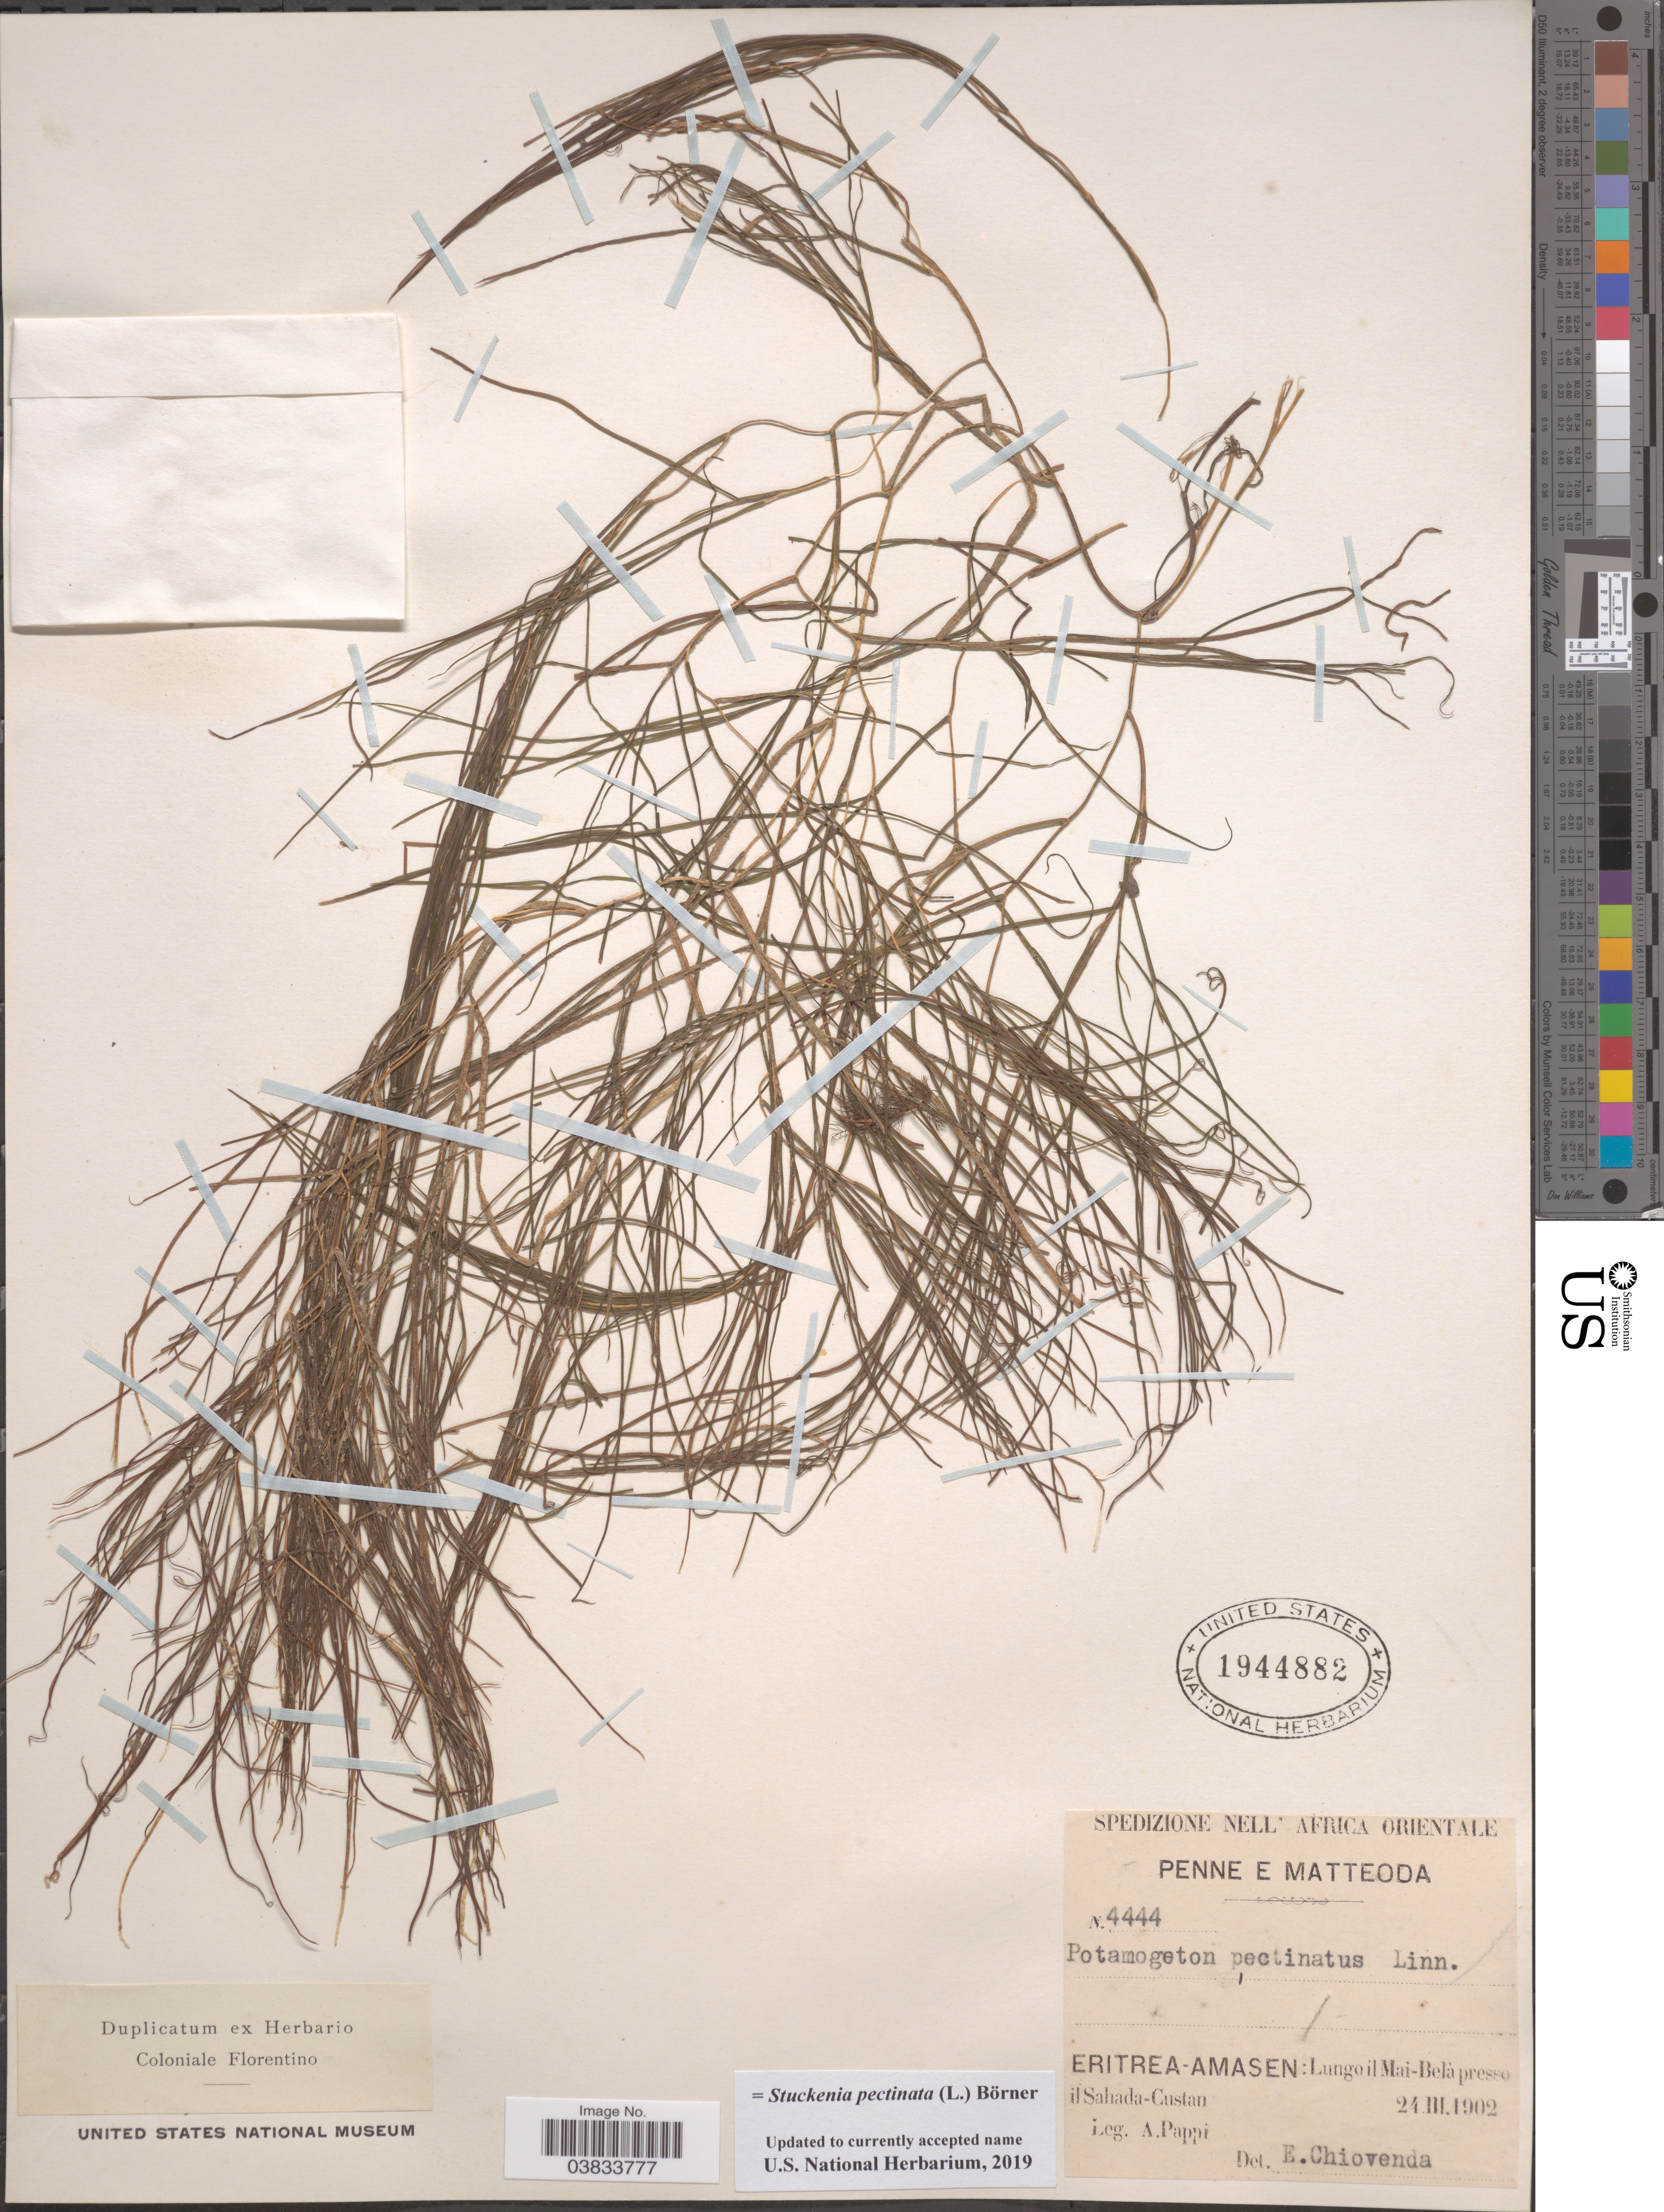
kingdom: Plantae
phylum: Tracheophyta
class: Liliopsida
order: Alismatales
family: Potamogetonaceae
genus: Stuckenia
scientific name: Stuckenia pectinata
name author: (L.) Börner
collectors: A. Pappi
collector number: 4444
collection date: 1902-03-24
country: Eritrea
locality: Eritrea-Amasen: Lungoil Mai-Belà presso il Sahada-Custan.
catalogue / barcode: US 1944882